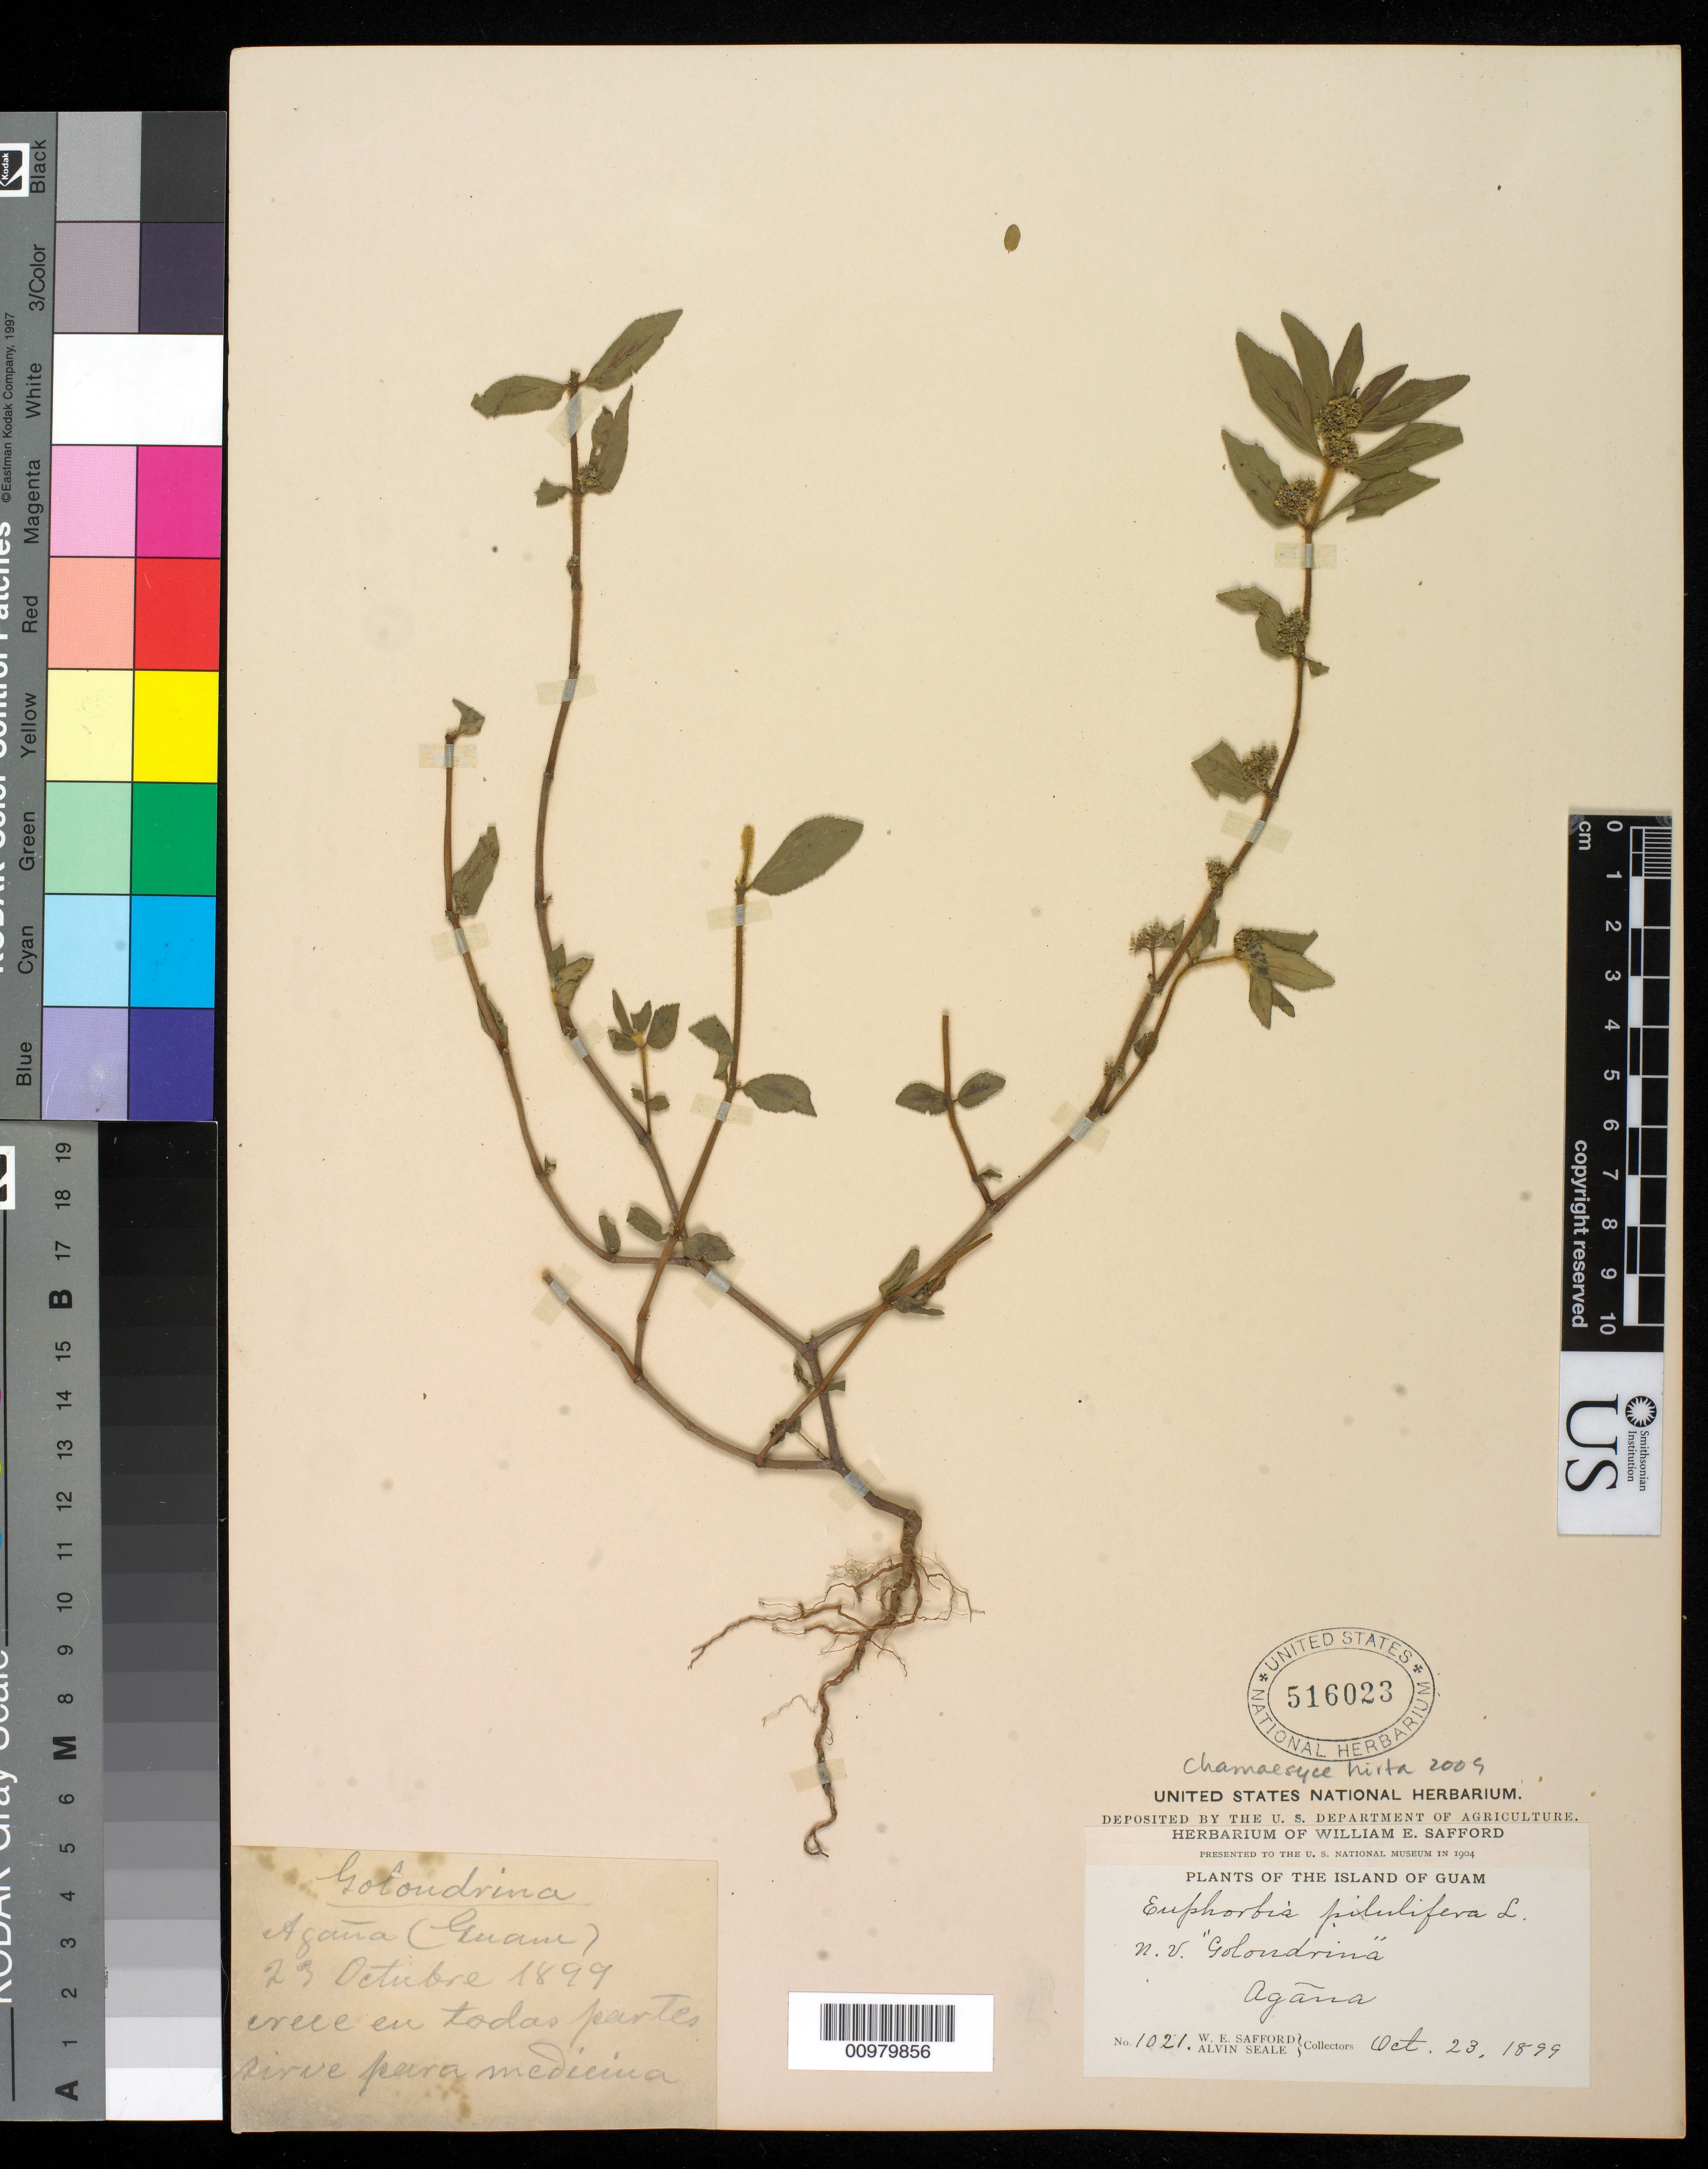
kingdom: Plantae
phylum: Tracheophyta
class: Magnoliopsida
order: Malpighiales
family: Euphorbiaceae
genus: Euphorbia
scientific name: Euphorbia hirta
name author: L.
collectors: W. E. Safford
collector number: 1021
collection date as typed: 23 Oct 1899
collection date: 1899-10-23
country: Guam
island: Guam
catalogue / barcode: US 516023